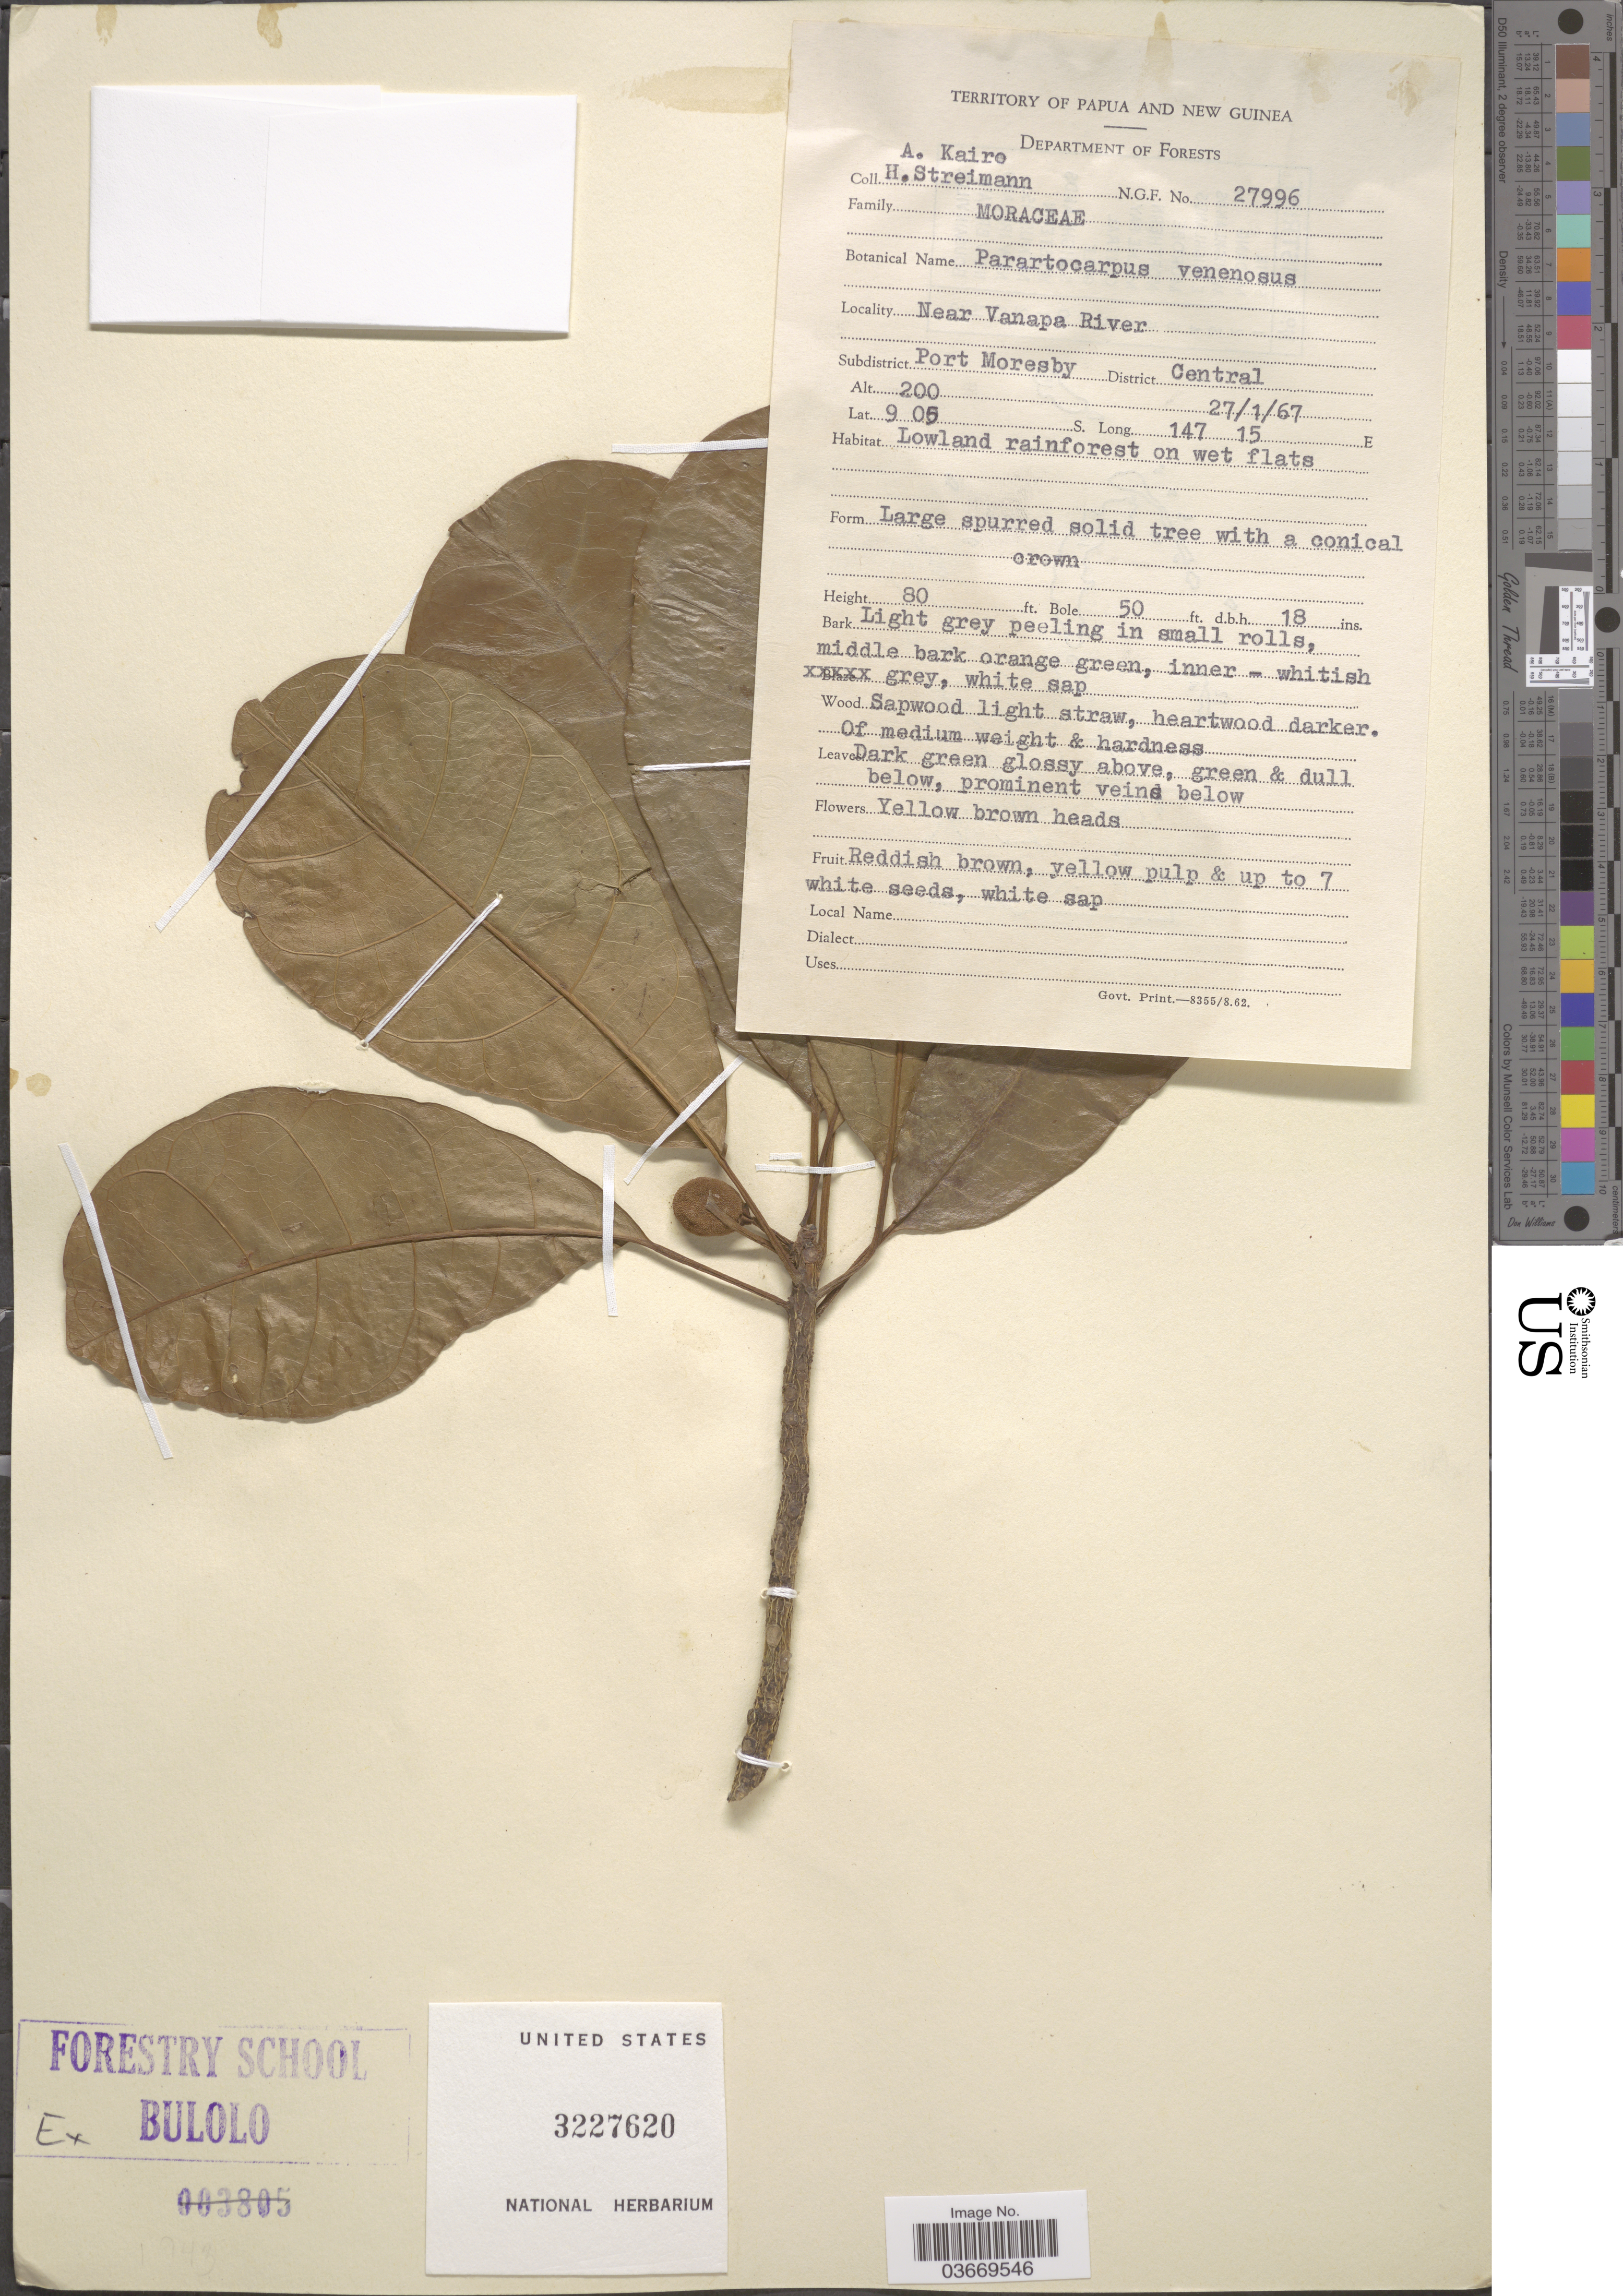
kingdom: Plantae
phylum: Tracheophyta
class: Magnoliopsida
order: Rosales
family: Moraceae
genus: Parartocarpus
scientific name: Parartocarpus venenosus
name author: (Zoll. & Moritzi) Becc.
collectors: A. Kairo & H. Streimann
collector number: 27996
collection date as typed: Transcribed d/m/y: 27/1/67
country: Papua New Guinea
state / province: Central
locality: Territory of Papua and New Guinea. Near Vanapa River. Subdistrict Port Moresby, District Central.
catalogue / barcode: US 3227620